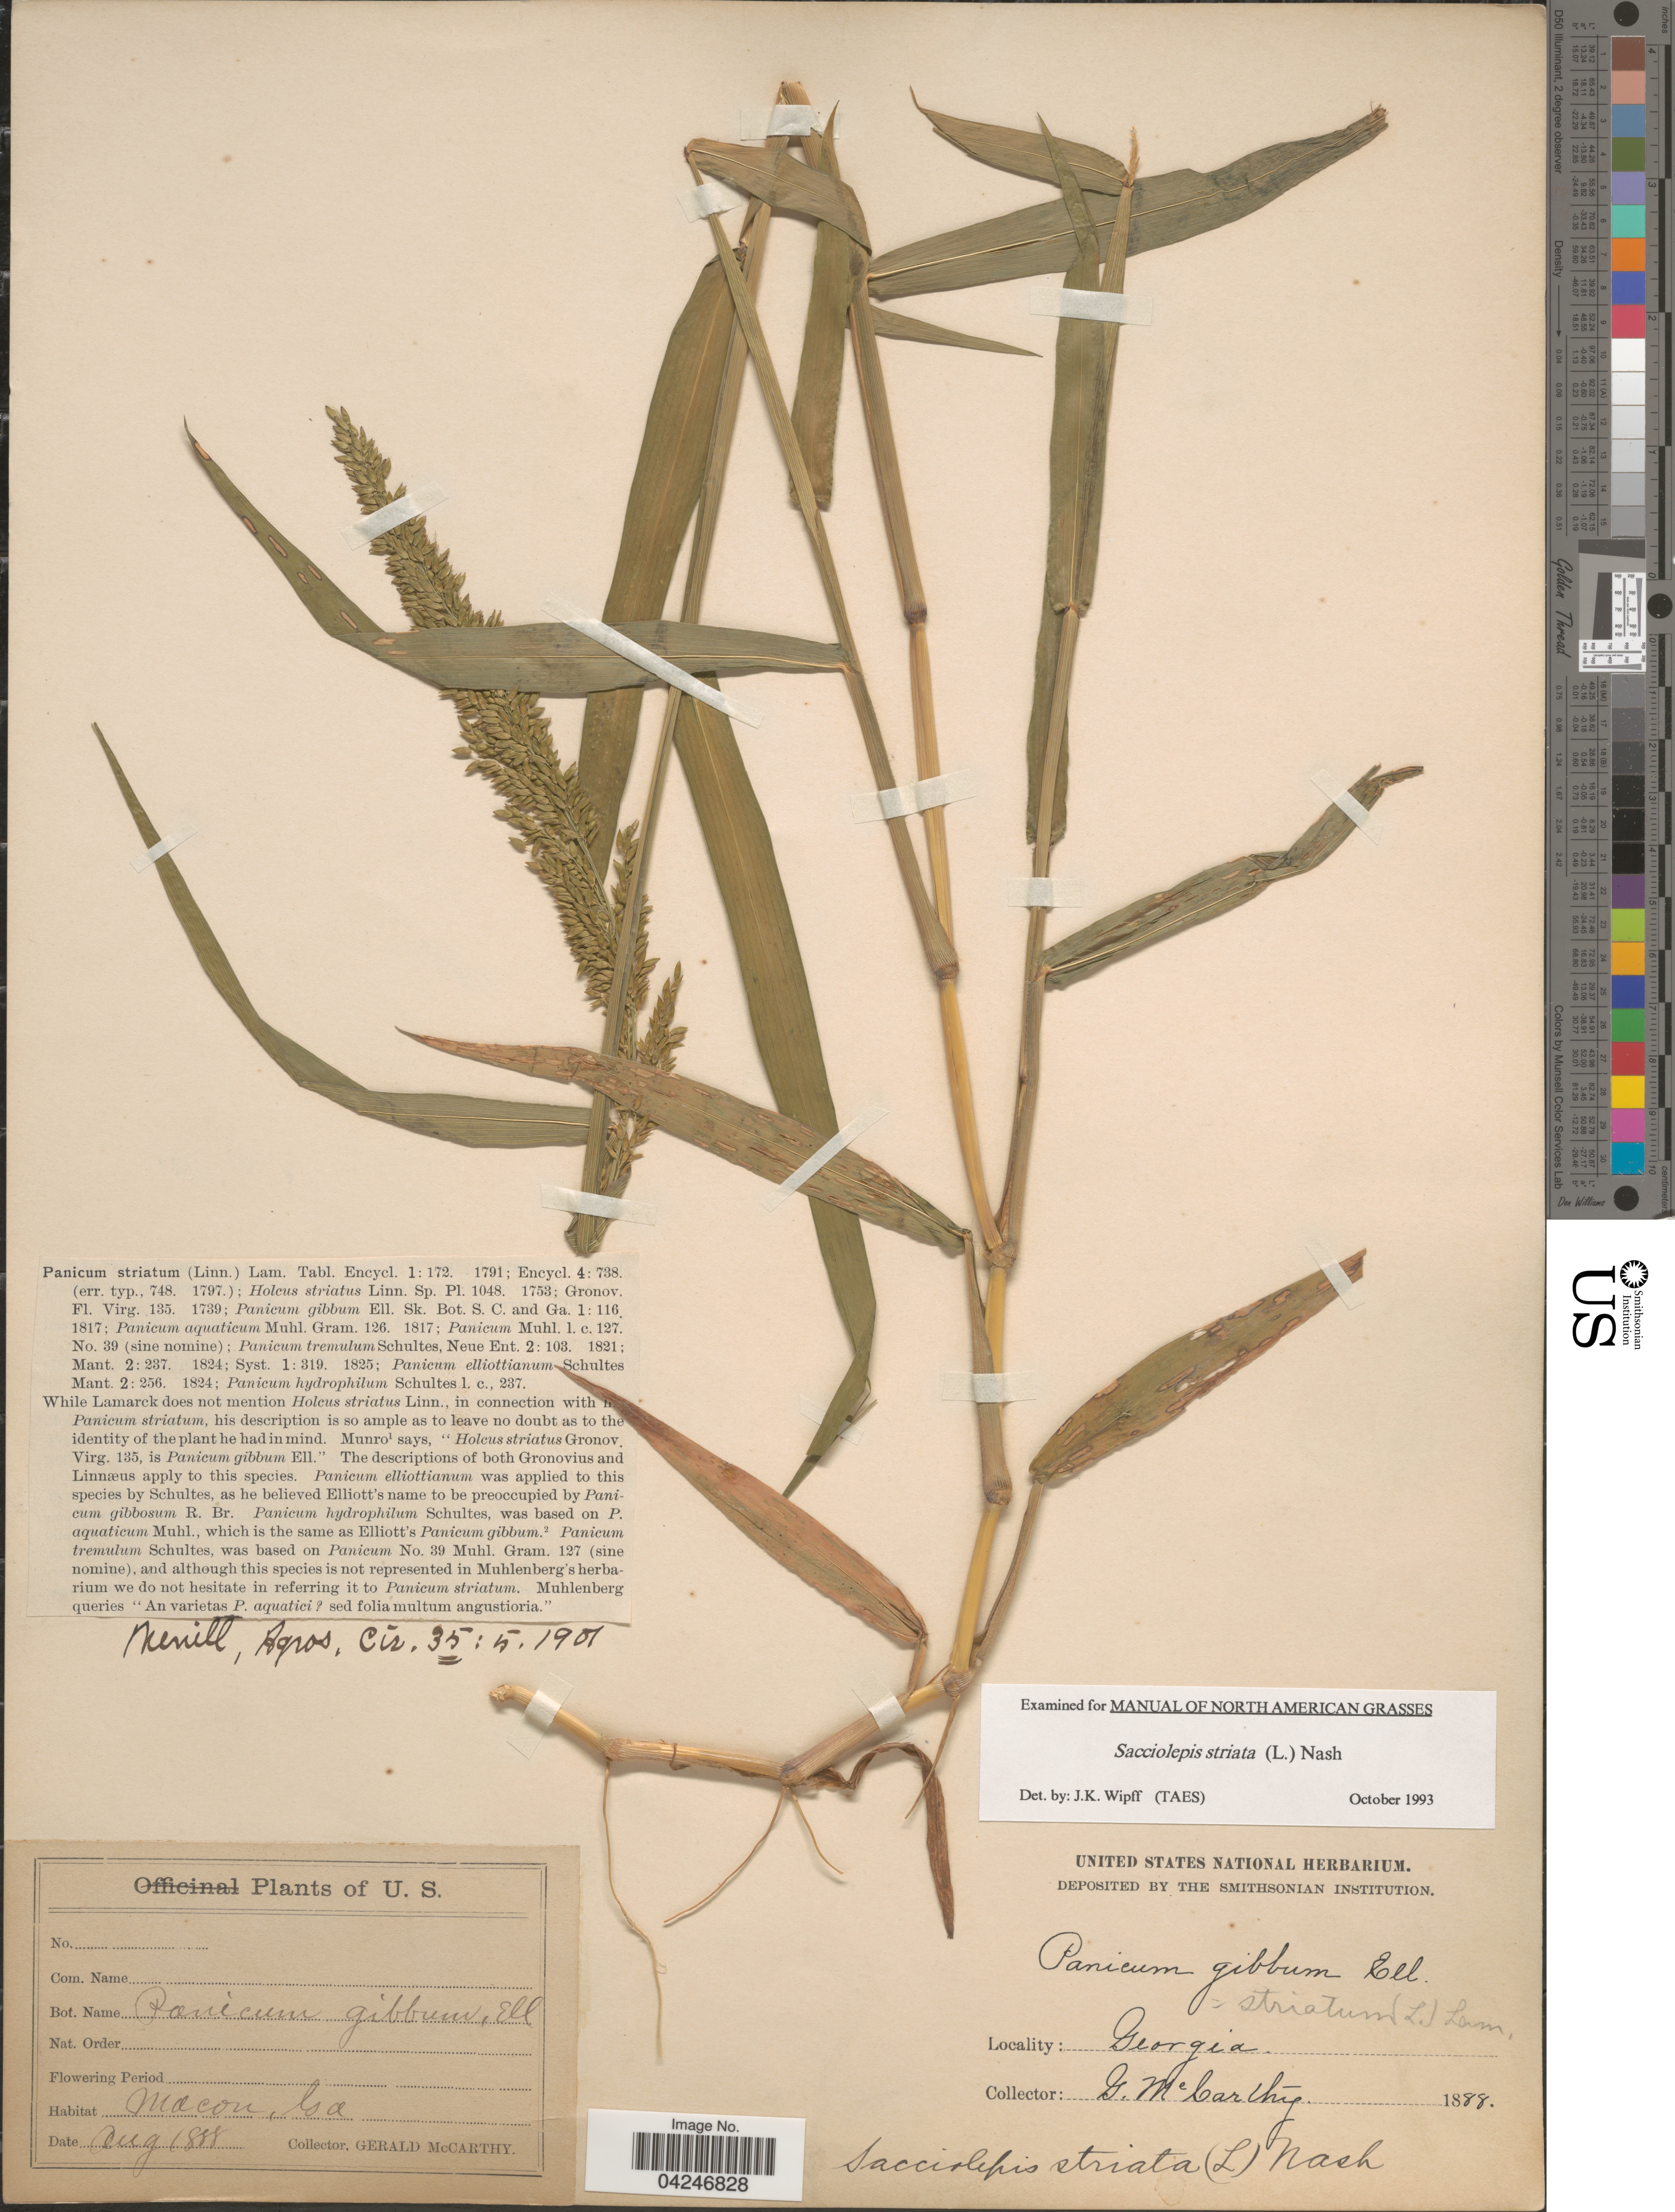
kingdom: Plantae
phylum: Tracheophyta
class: Liliopsida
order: Poales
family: Poaceae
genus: Sacciolepis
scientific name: Sacciolepis striata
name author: (L.) Nash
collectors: M. McCarthy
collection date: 1888-08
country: United States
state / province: Georgia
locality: Macon Co.